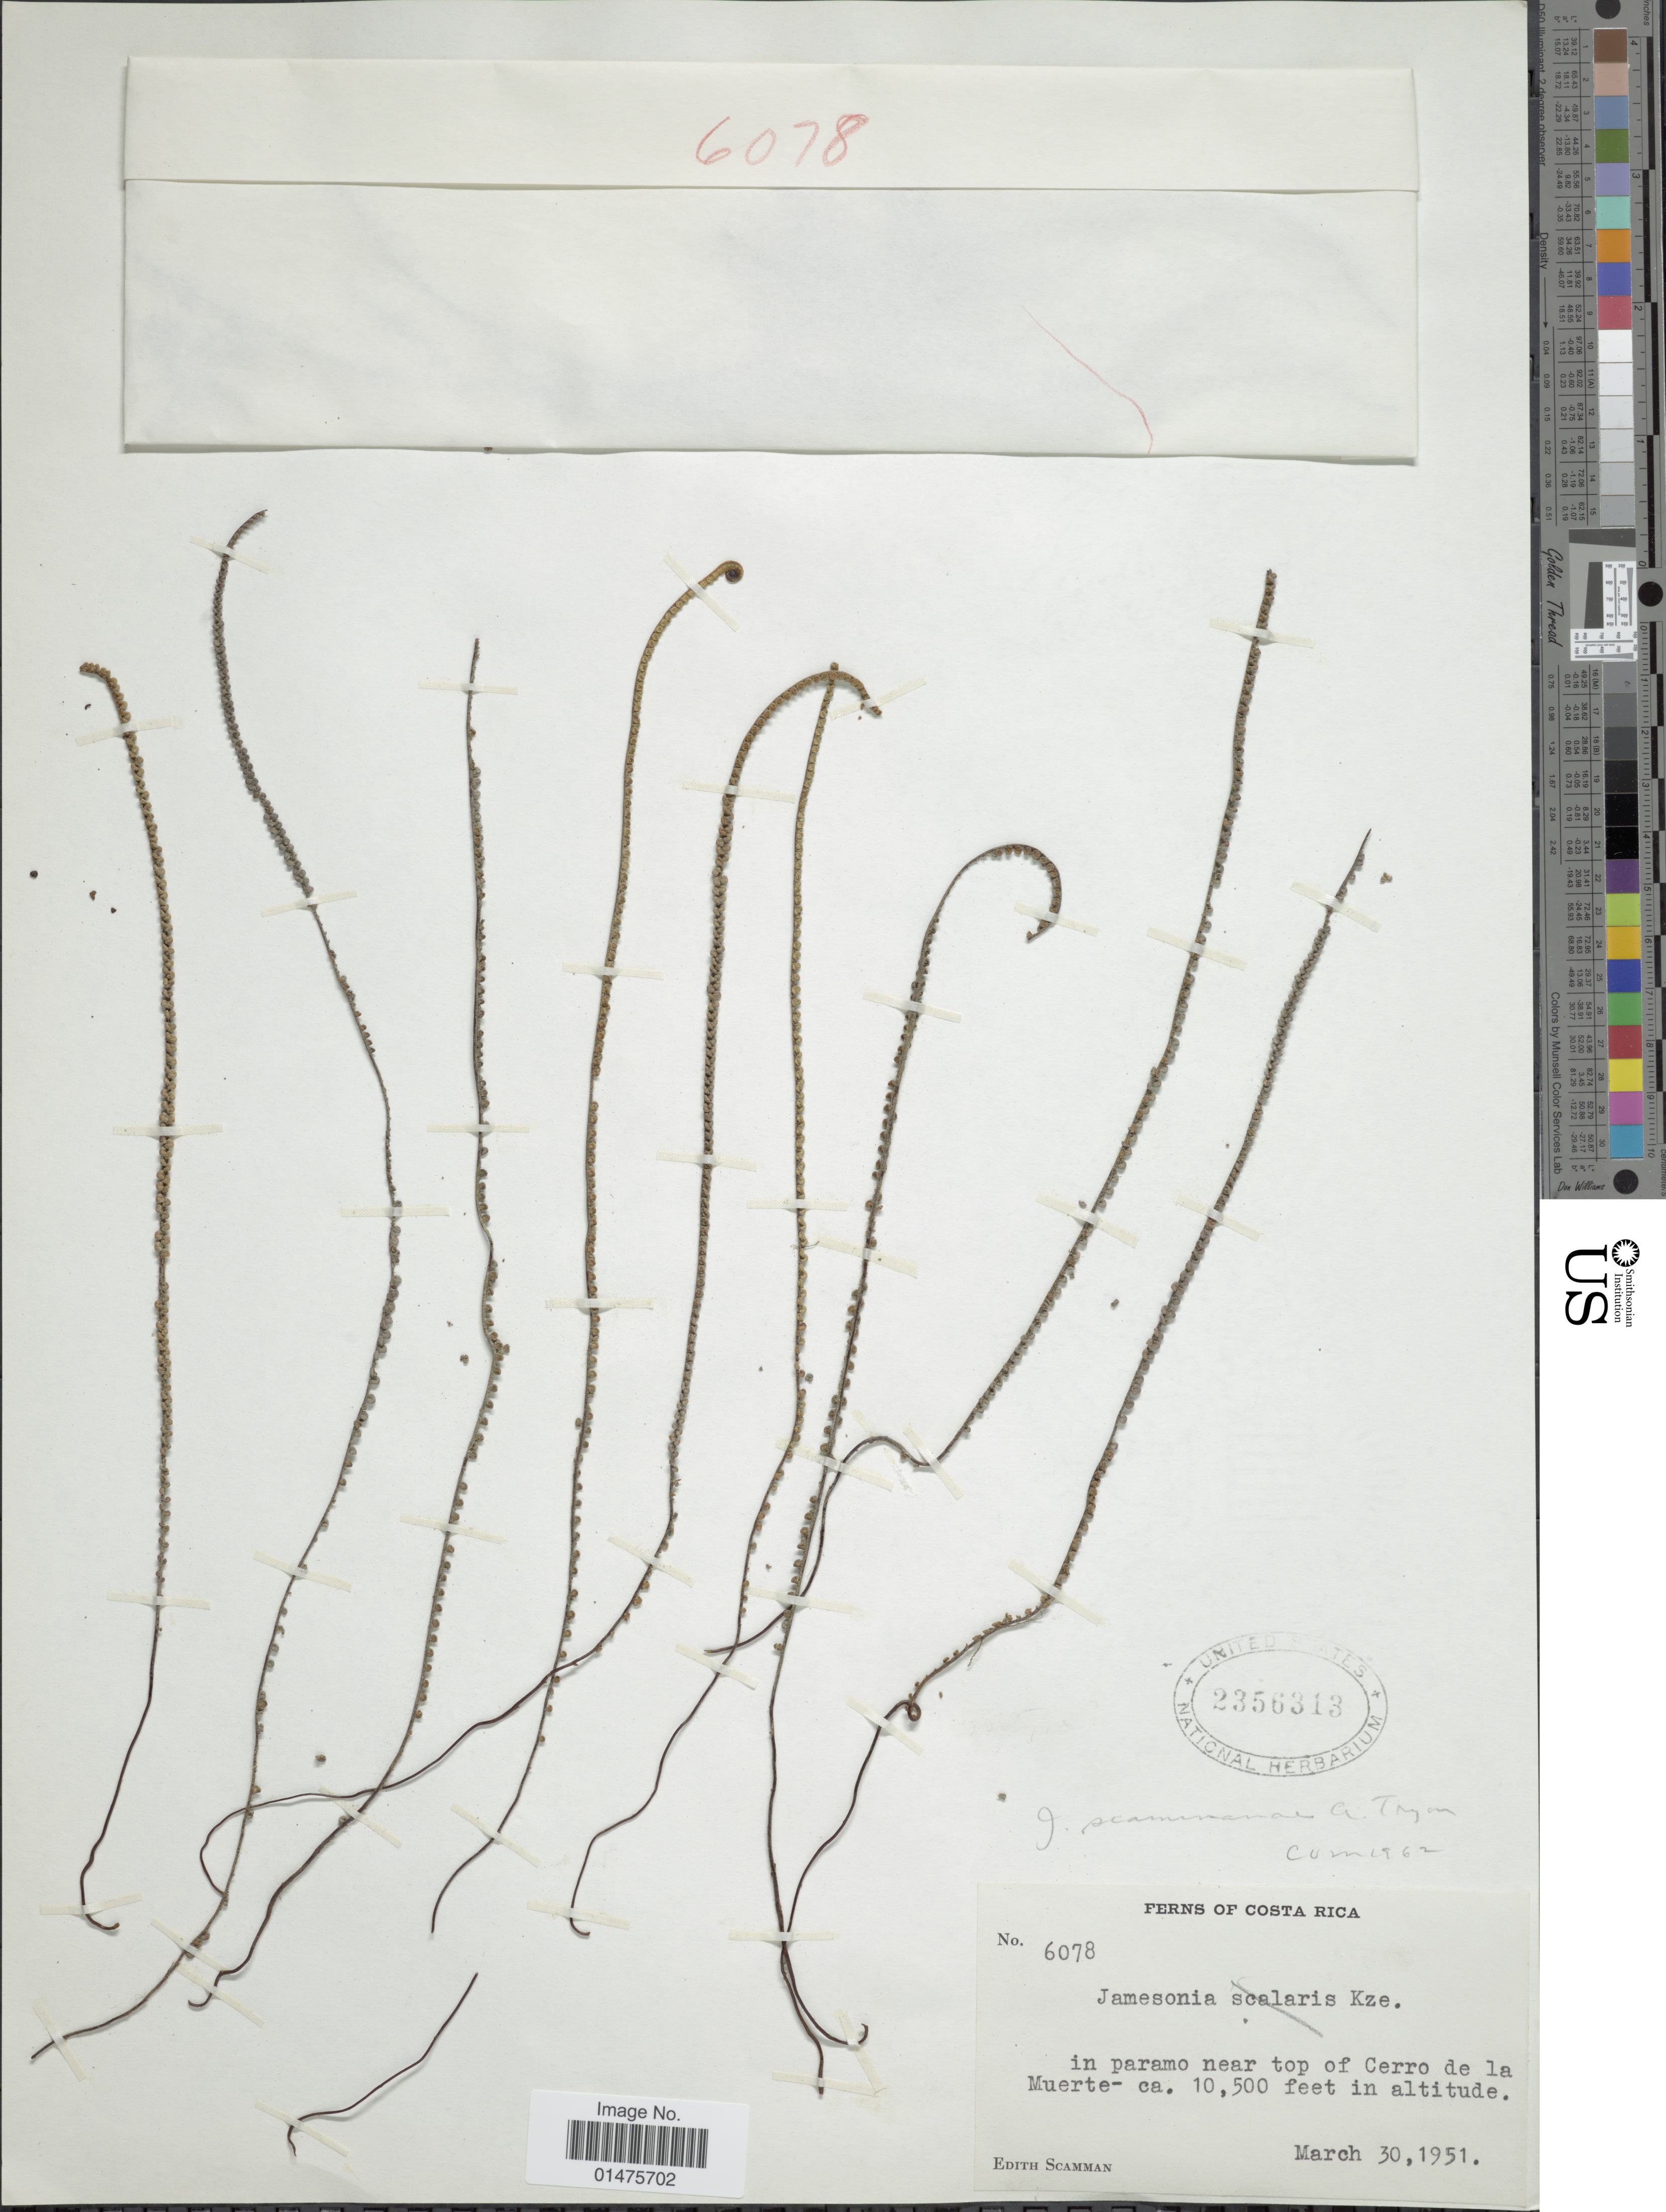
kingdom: Plantae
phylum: Tracheophyta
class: Polypodiopsida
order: Polypodiales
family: Pteridaceae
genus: Jamesonia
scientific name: Jamesonia scammanae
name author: A.F. Tryon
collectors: E. Scamman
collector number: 6078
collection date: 1951-03-30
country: Costa Rica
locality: In paramo near top of Cerro de la Muerte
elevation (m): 3200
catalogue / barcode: US 2356313